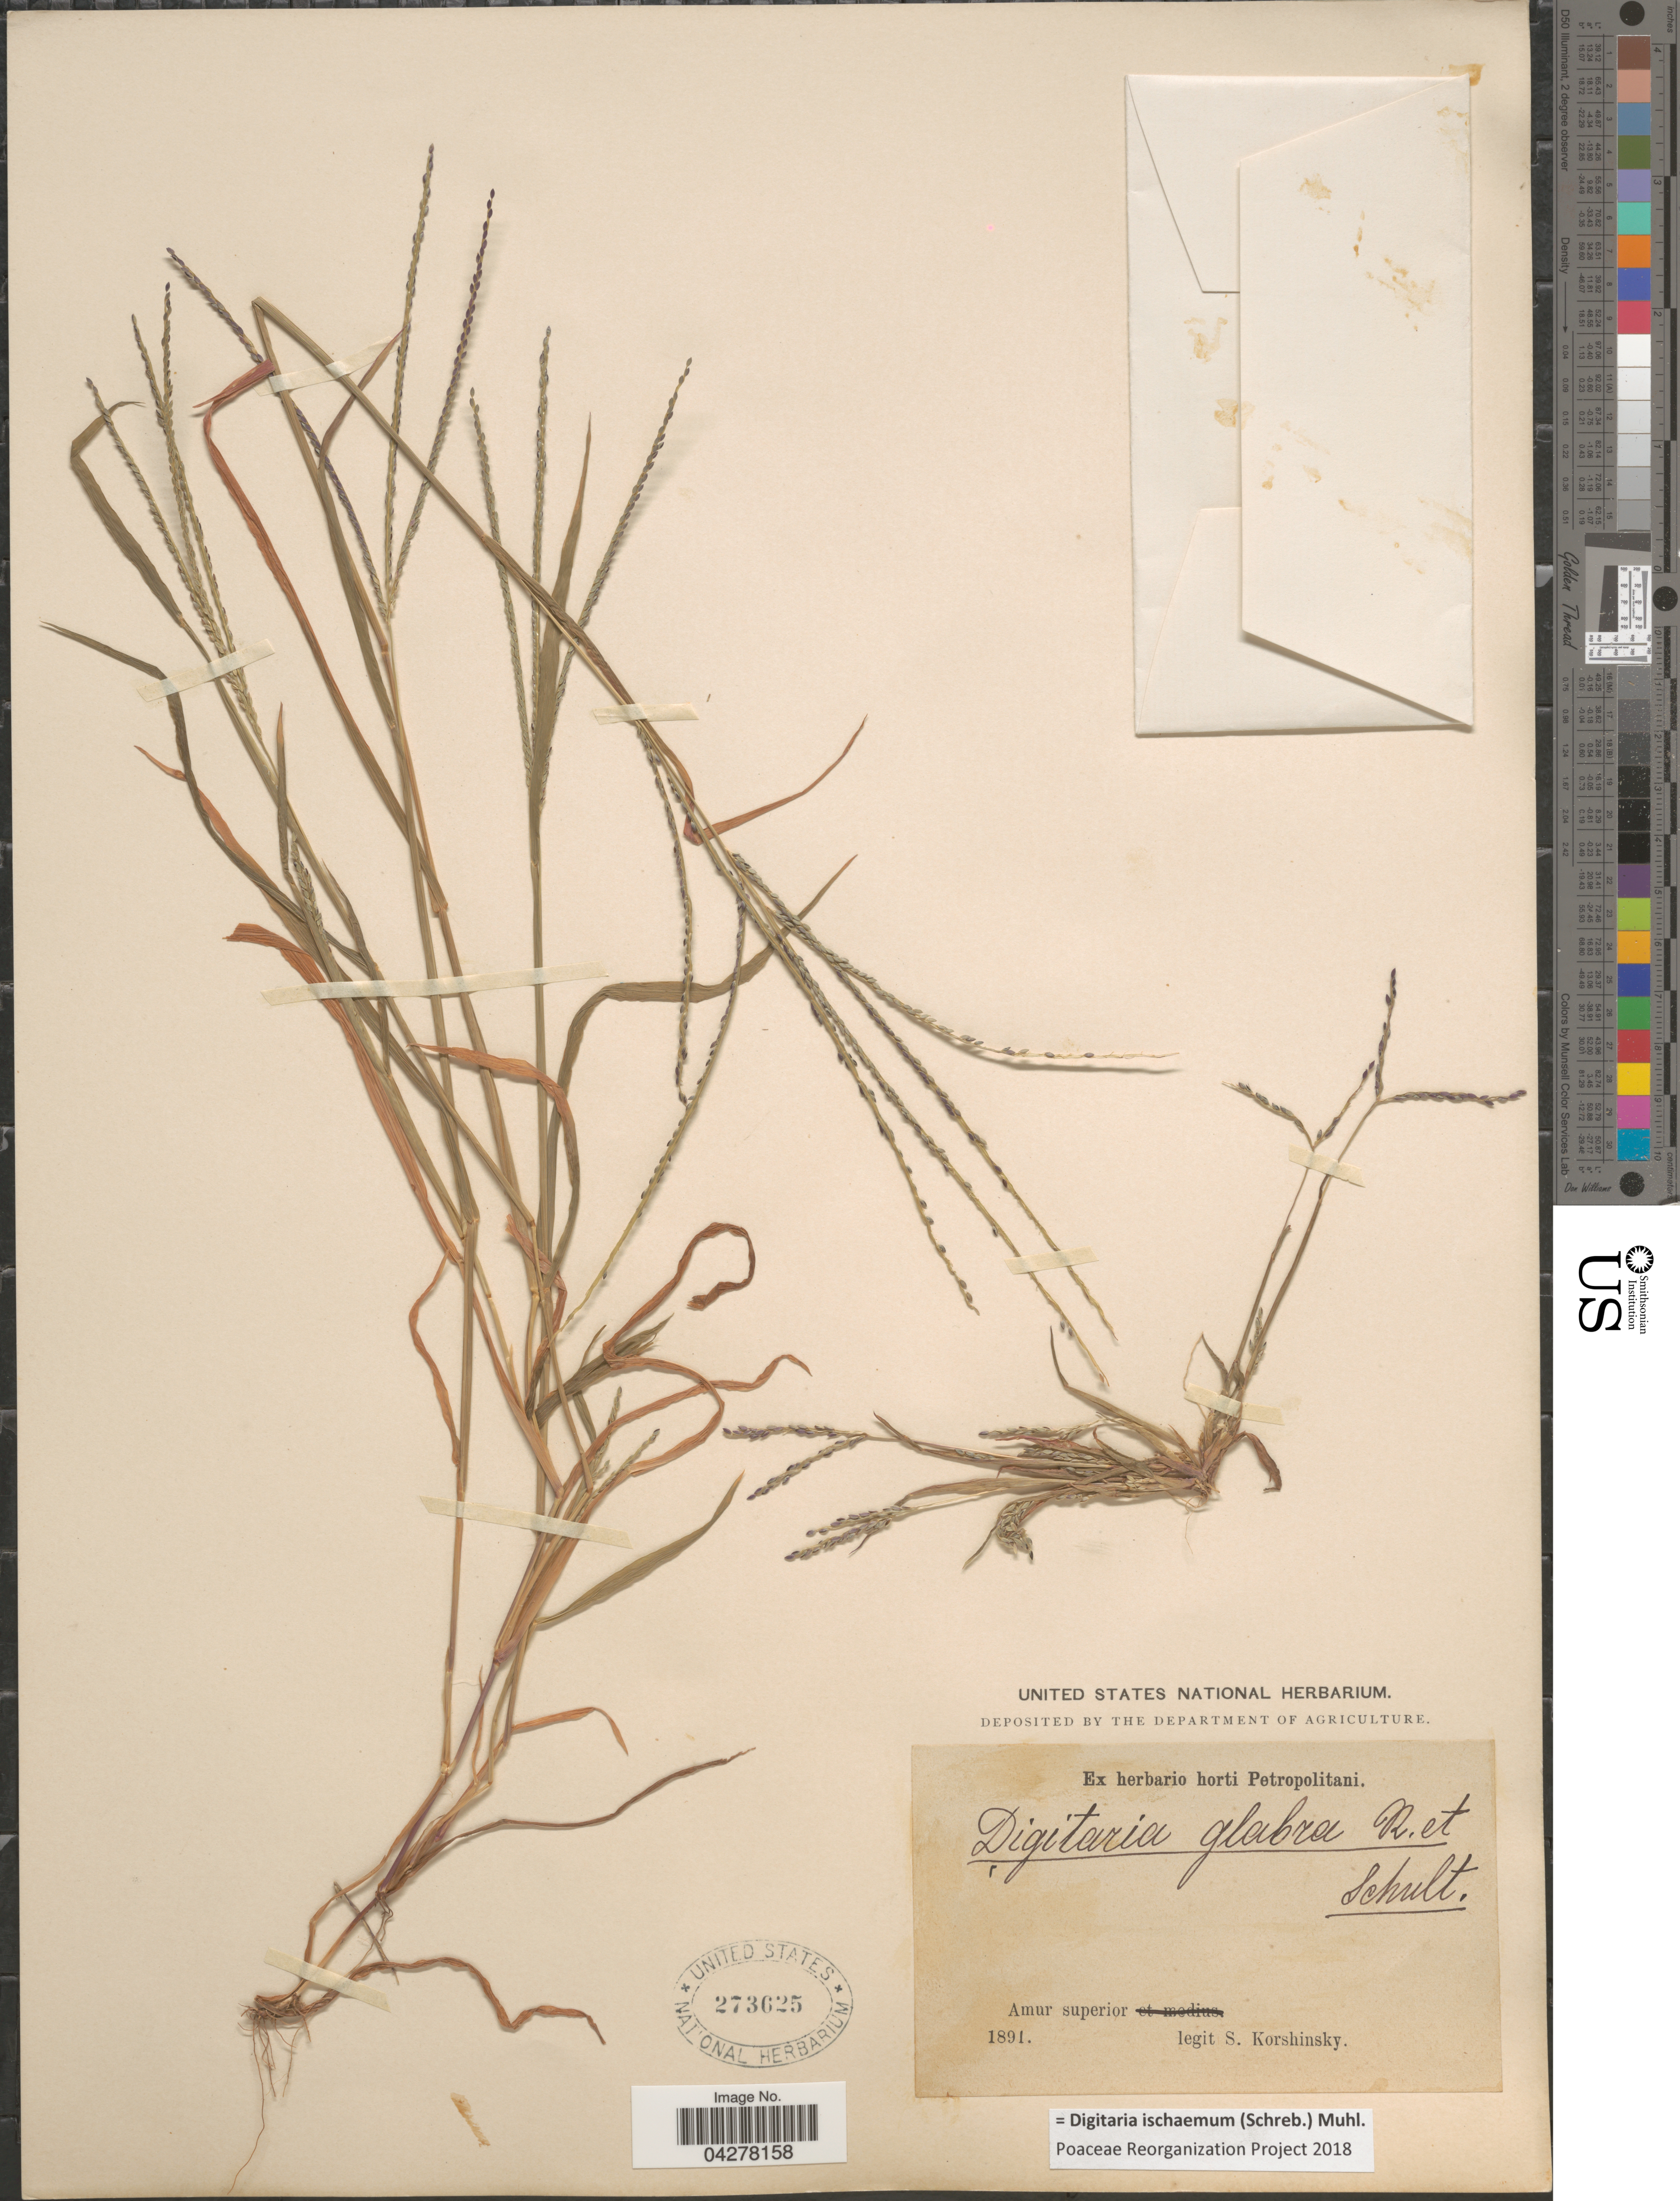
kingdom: Plantae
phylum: Tracheophyta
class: Liliopsida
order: Poales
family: Poaceae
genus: Digitaria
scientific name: Digitaria ischaemum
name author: (Schreber) Schreber ex Muhl.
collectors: S. I. Korshinsky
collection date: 1891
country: Russian Federation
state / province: Amur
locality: Amur superior.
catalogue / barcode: US 273625